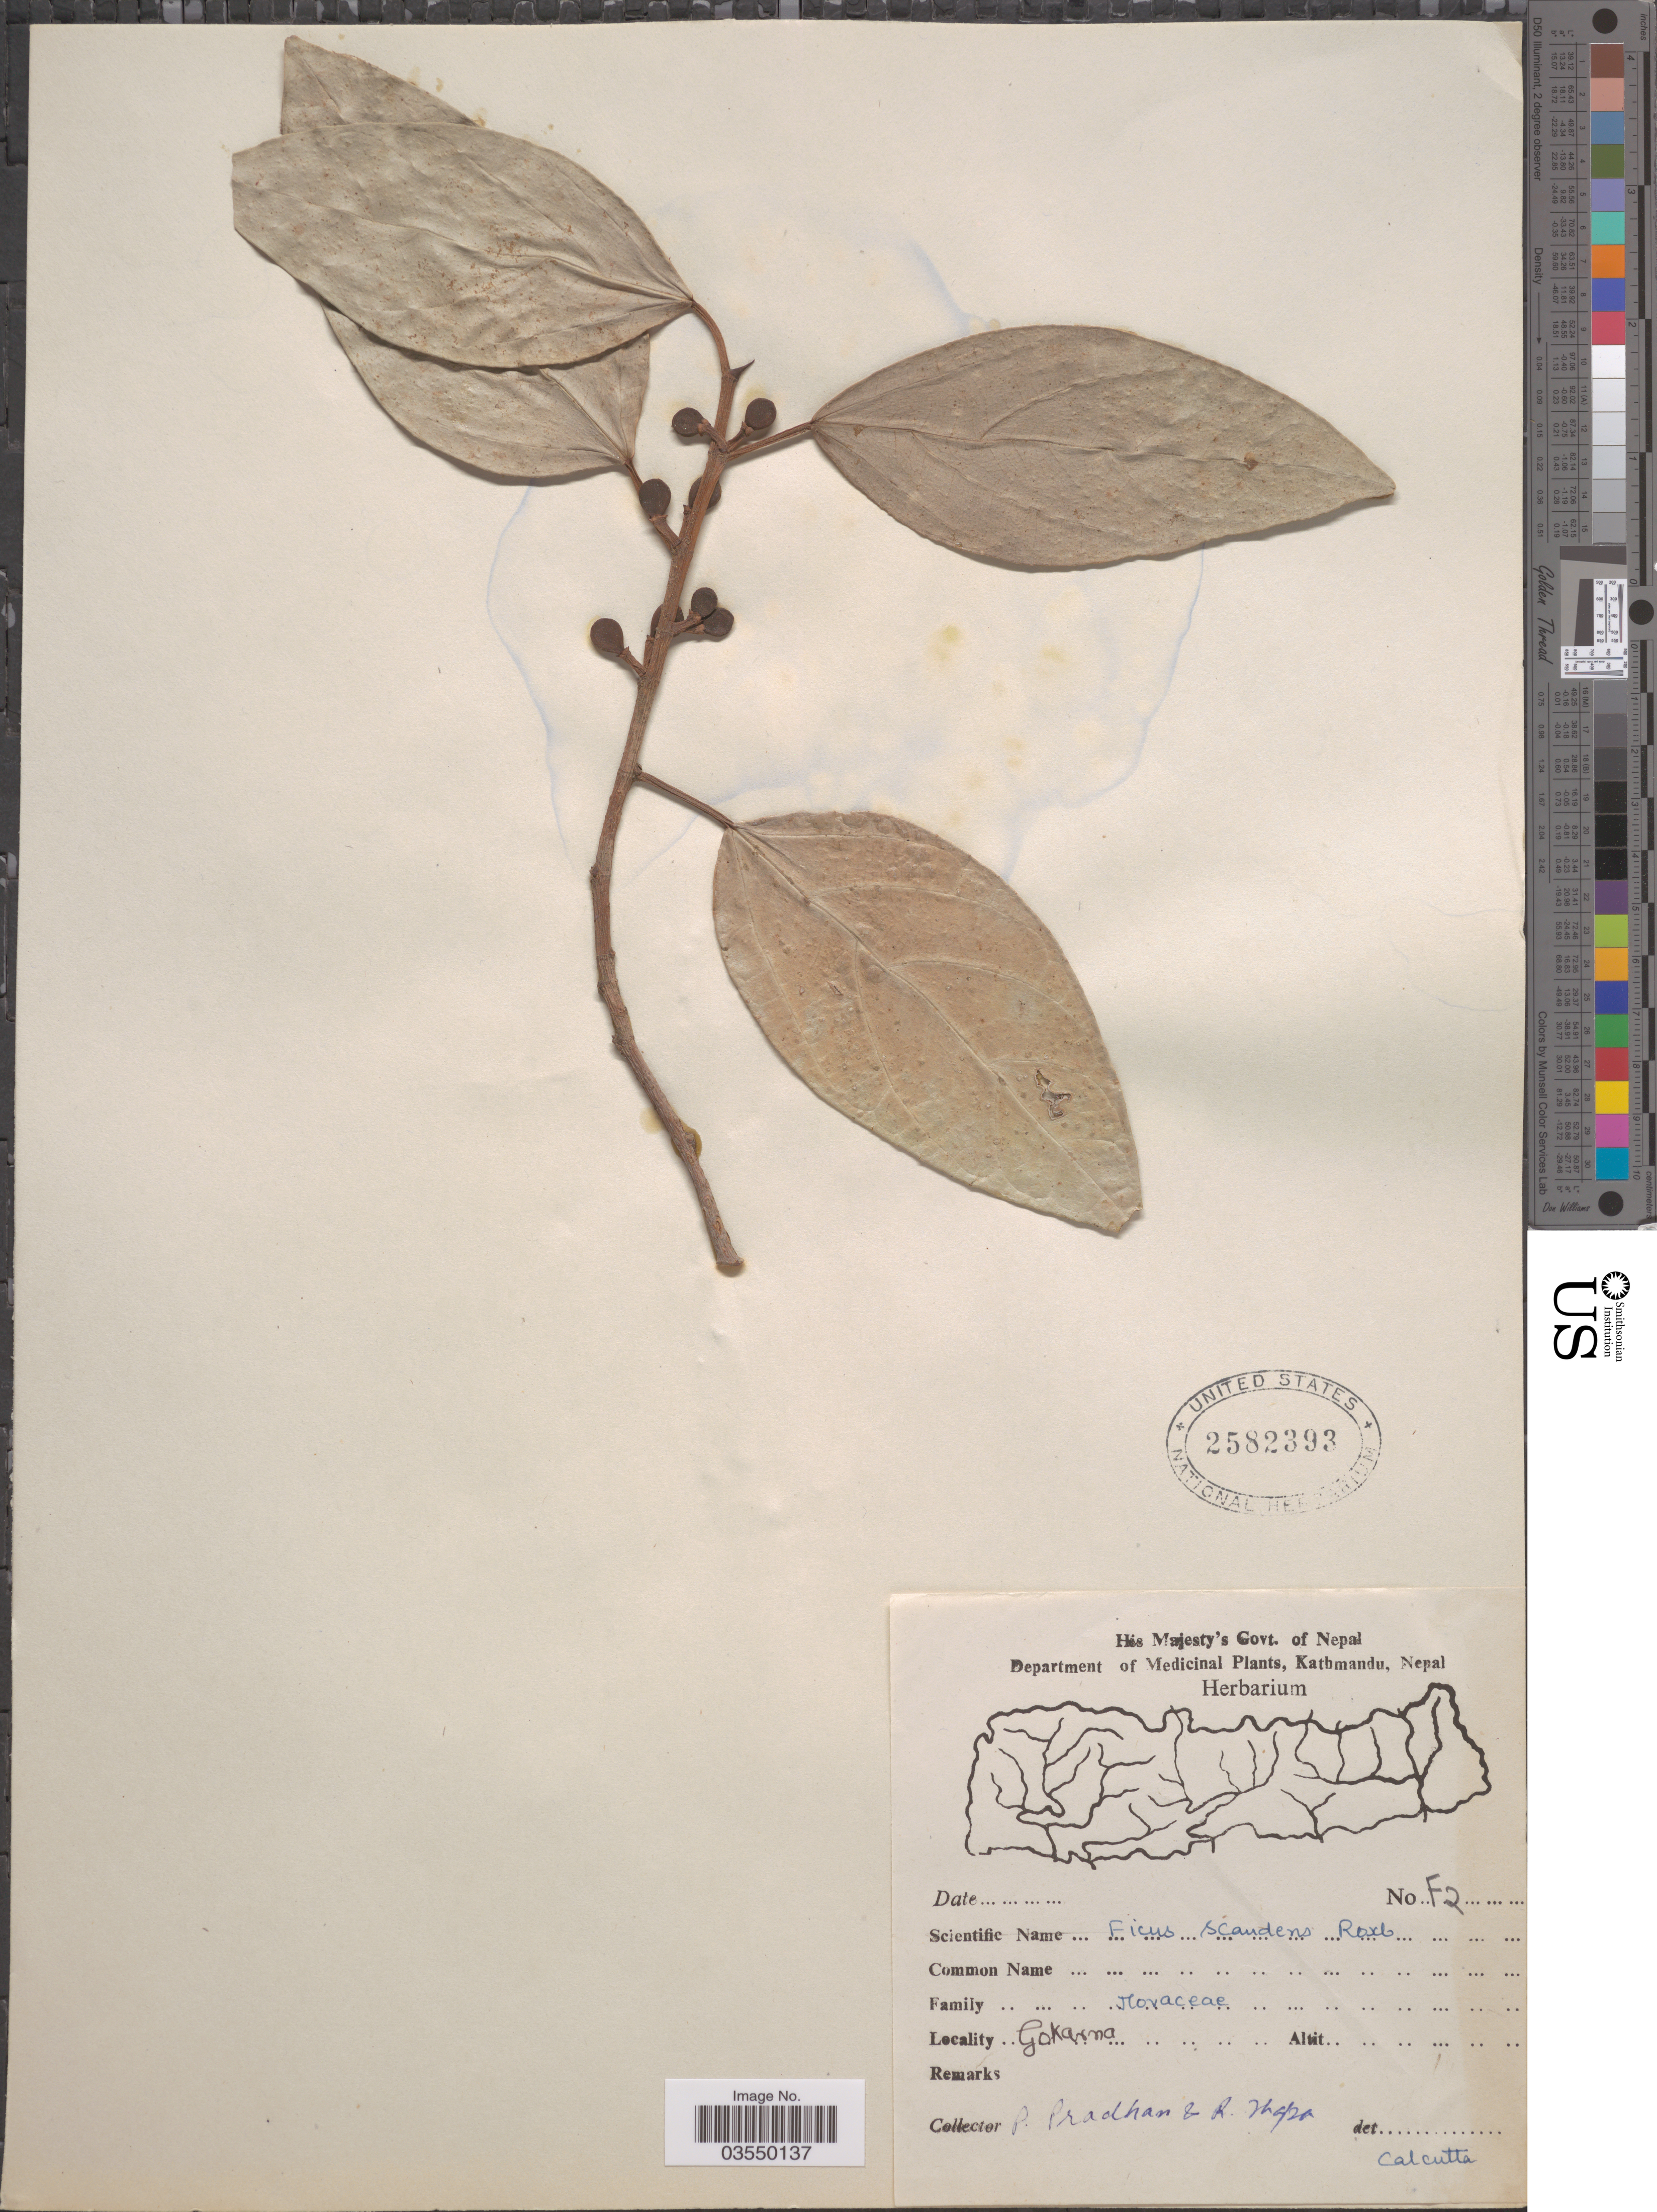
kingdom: Plantae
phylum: Tracheophyta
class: Magnoliopsida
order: Rosales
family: Moraceae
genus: Ficus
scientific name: Ficus hederacea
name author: Roxb.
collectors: P. Pradhan & R. Thapa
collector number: F2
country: Nepal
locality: Gokarna.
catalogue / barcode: US 2582393